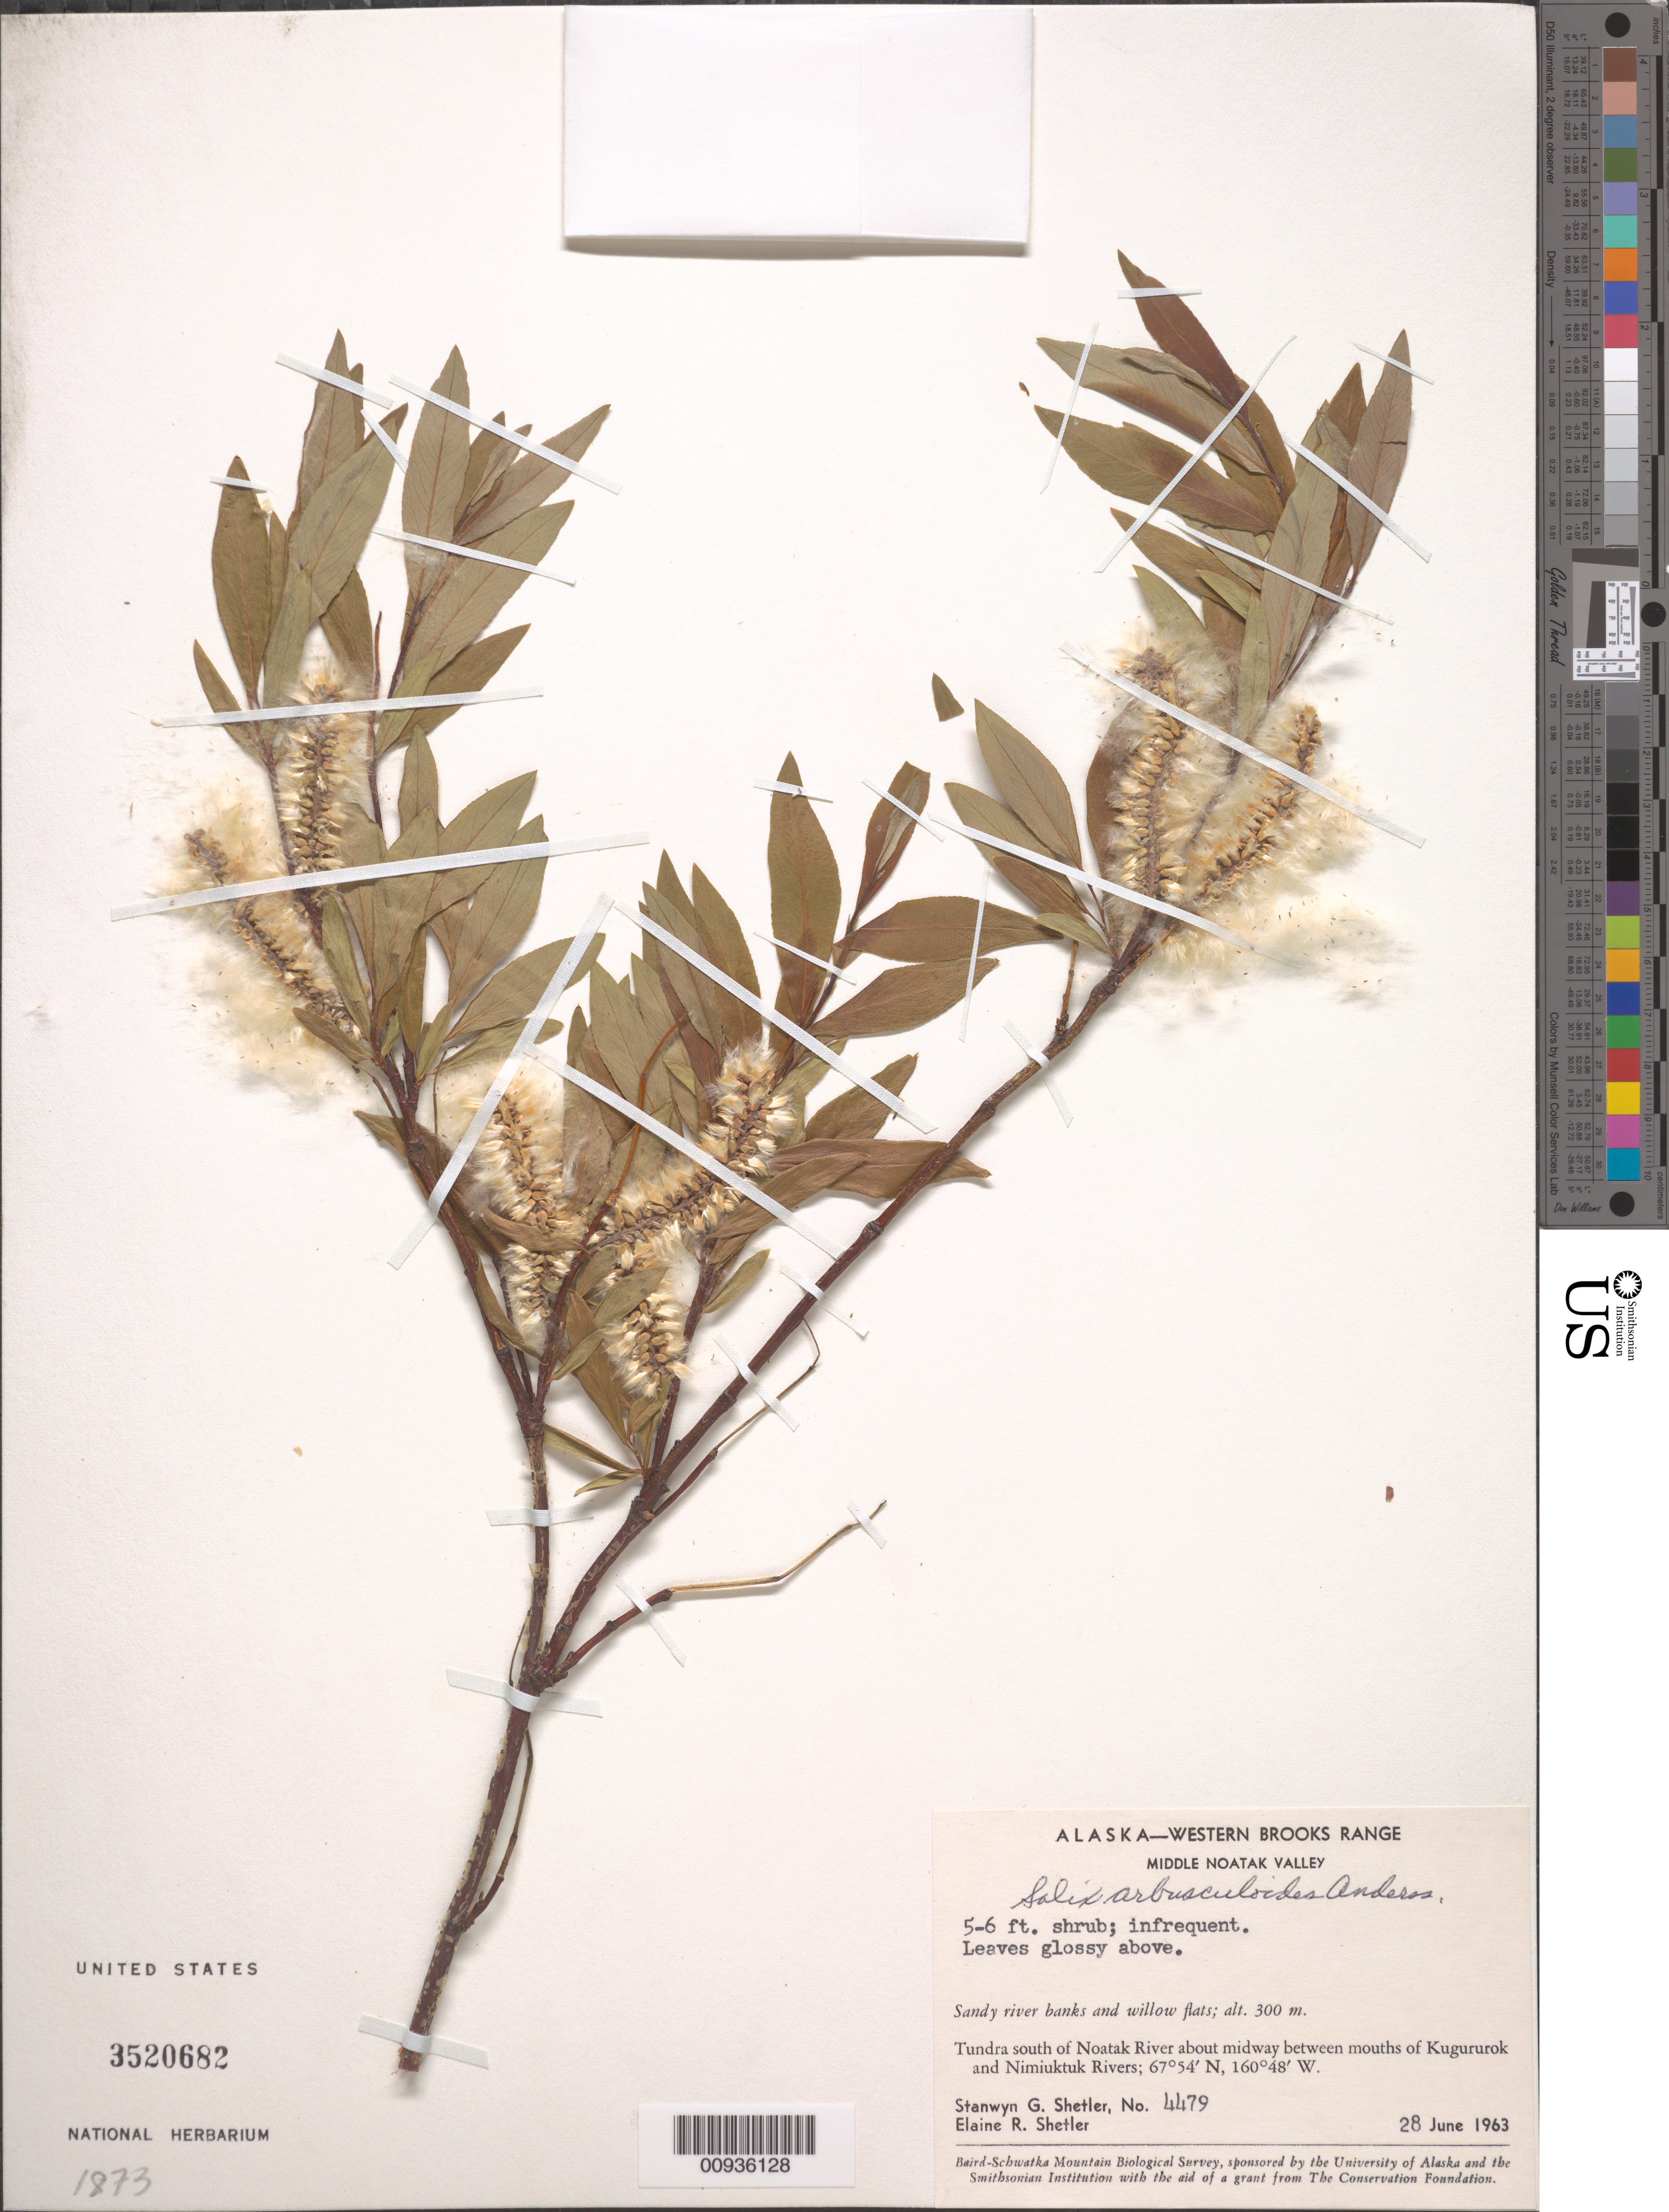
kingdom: Plantae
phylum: Tracheophyta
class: Magnoliopsida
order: Malpighiales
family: Salicaceae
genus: Salix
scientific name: Salix arbusculoides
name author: Andersson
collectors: S. Shetler & E. R. Shetler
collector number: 4479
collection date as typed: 28 Jun 1963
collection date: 1963-06-28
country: United States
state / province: Alaska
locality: S of Noatak River about midway between mouths of Kugururok and Nimiuktuk Rivers. Western Brooks Range, Middle Noatak Valley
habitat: Tundra. Sandy river banks and willow flats.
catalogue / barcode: US 3520682